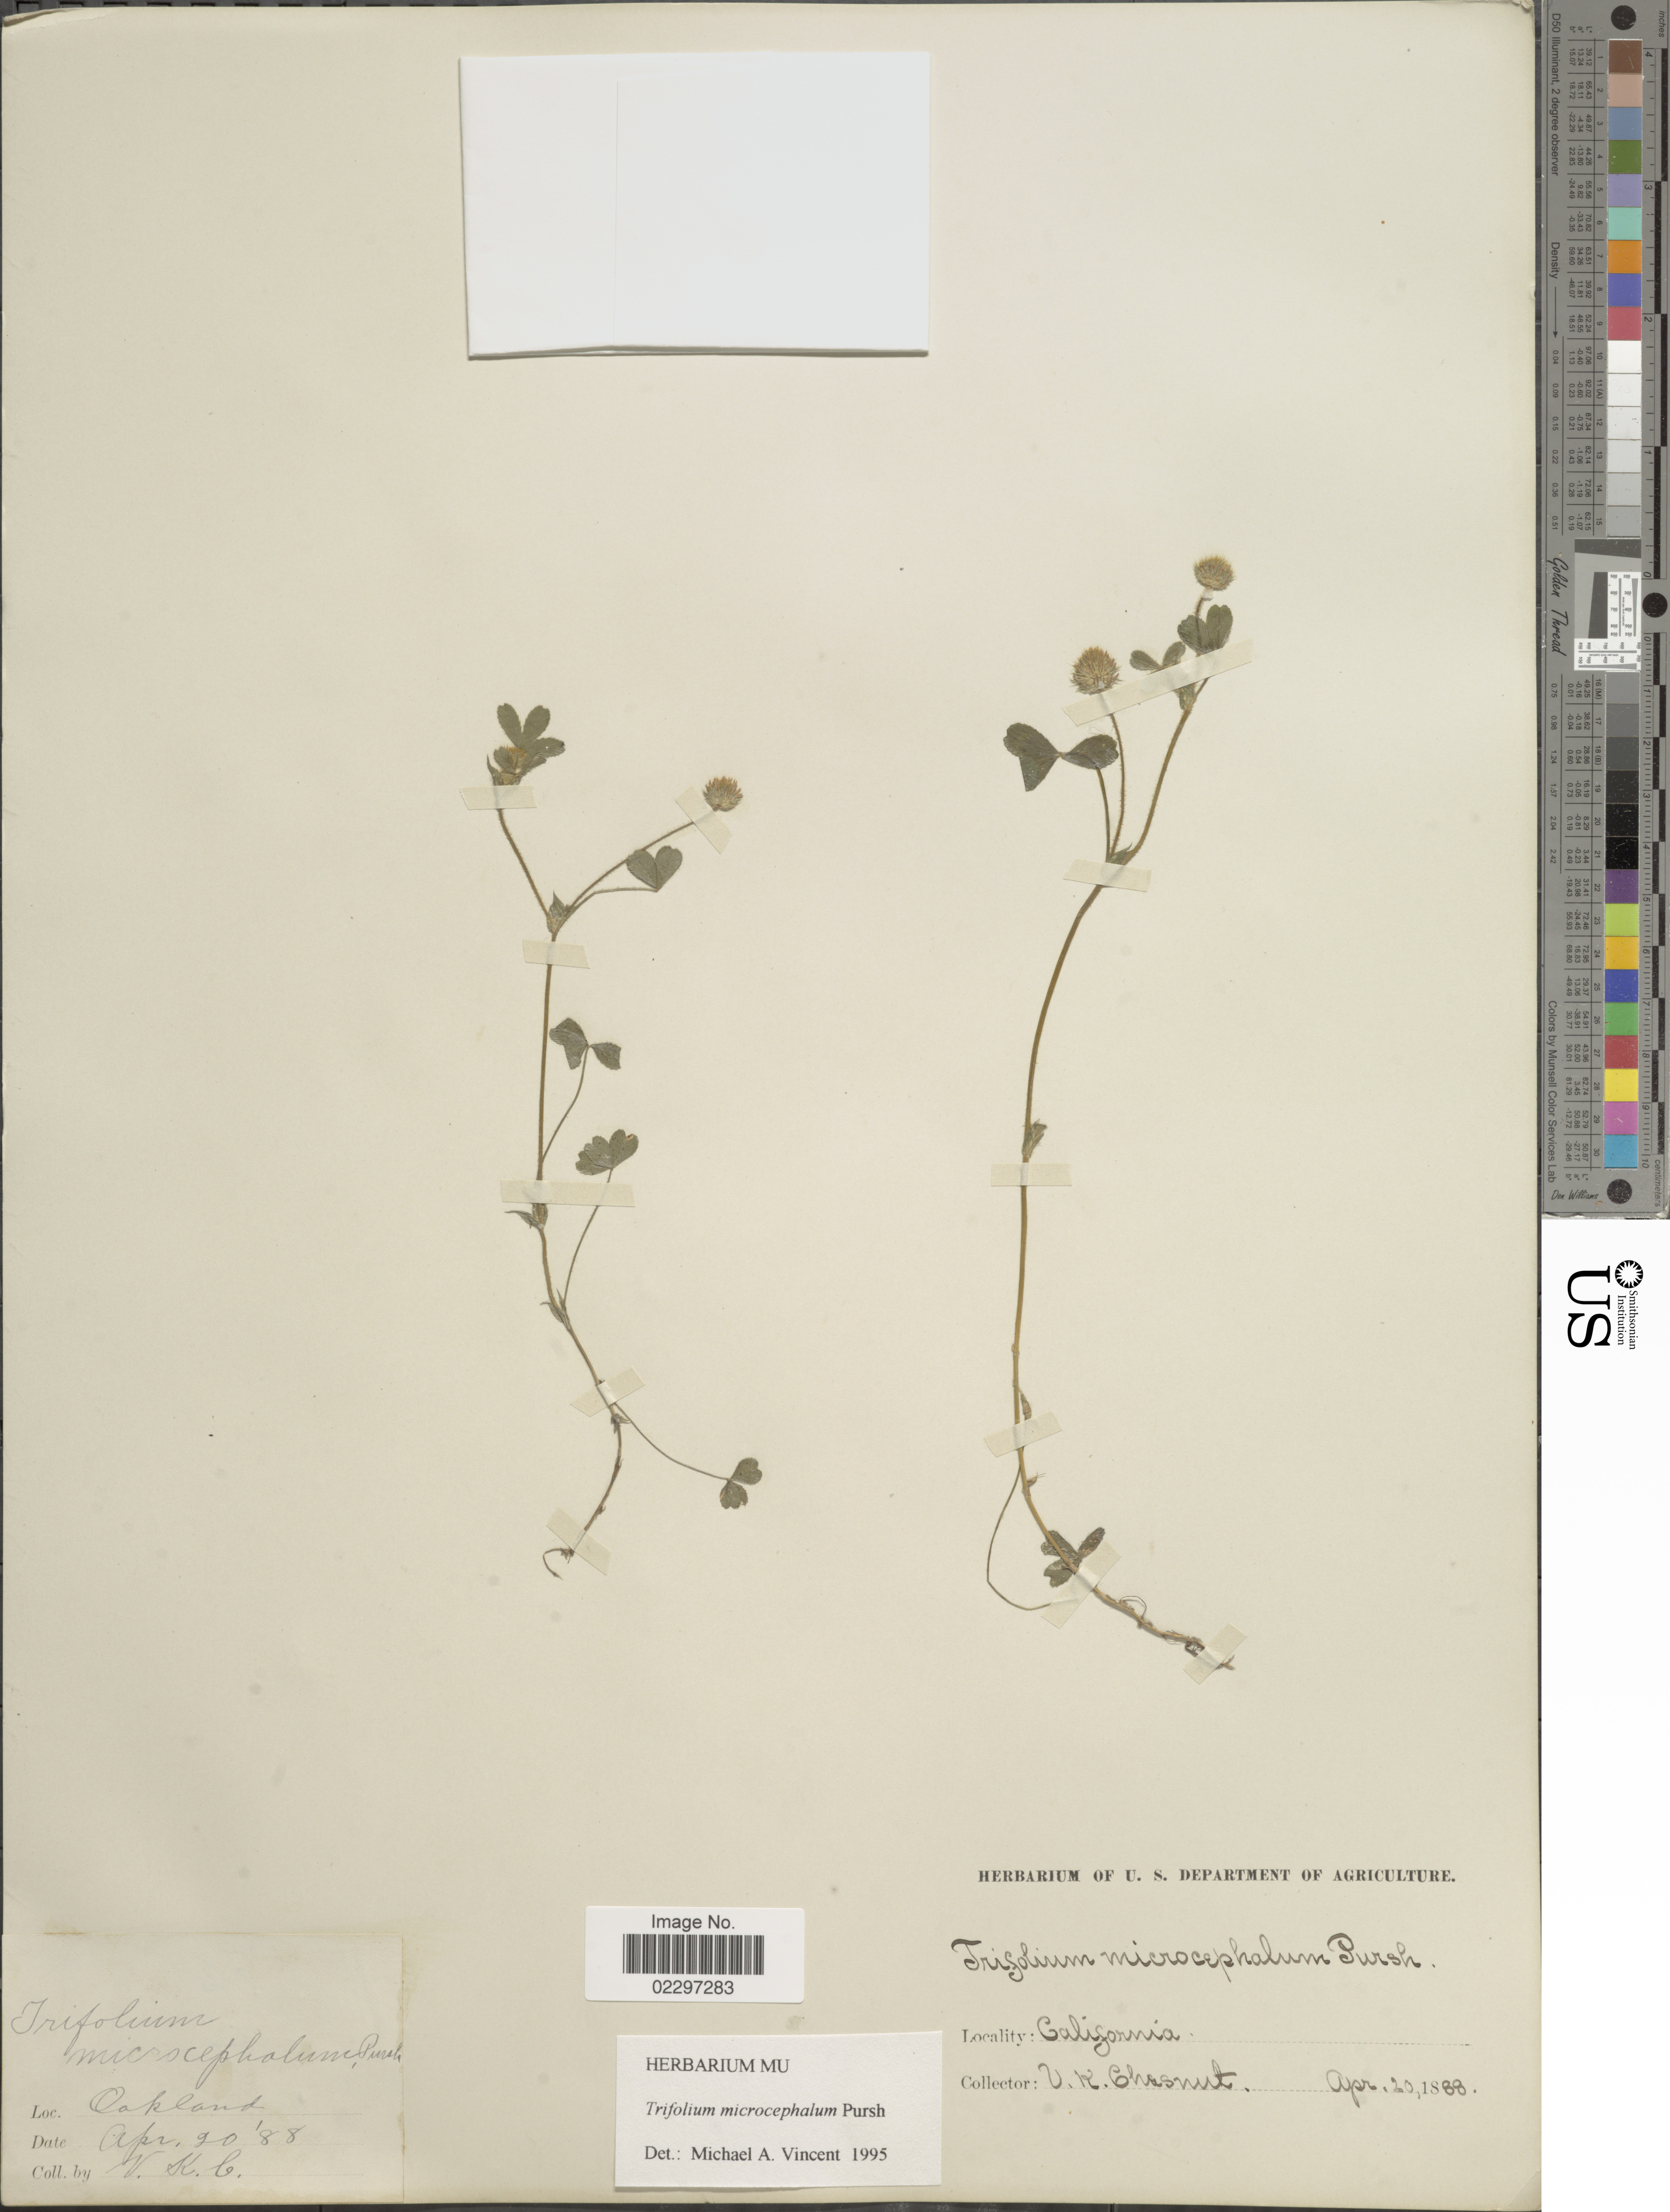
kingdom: Plantae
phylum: Tracheophyta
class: Magnoliopsida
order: Fabales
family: Fabaceae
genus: Trifolium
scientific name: Trifolium microcephalum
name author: Pursh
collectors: V. Chesnut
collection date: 1888-04-20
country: United States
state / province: California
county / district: Alameda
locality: Oakland